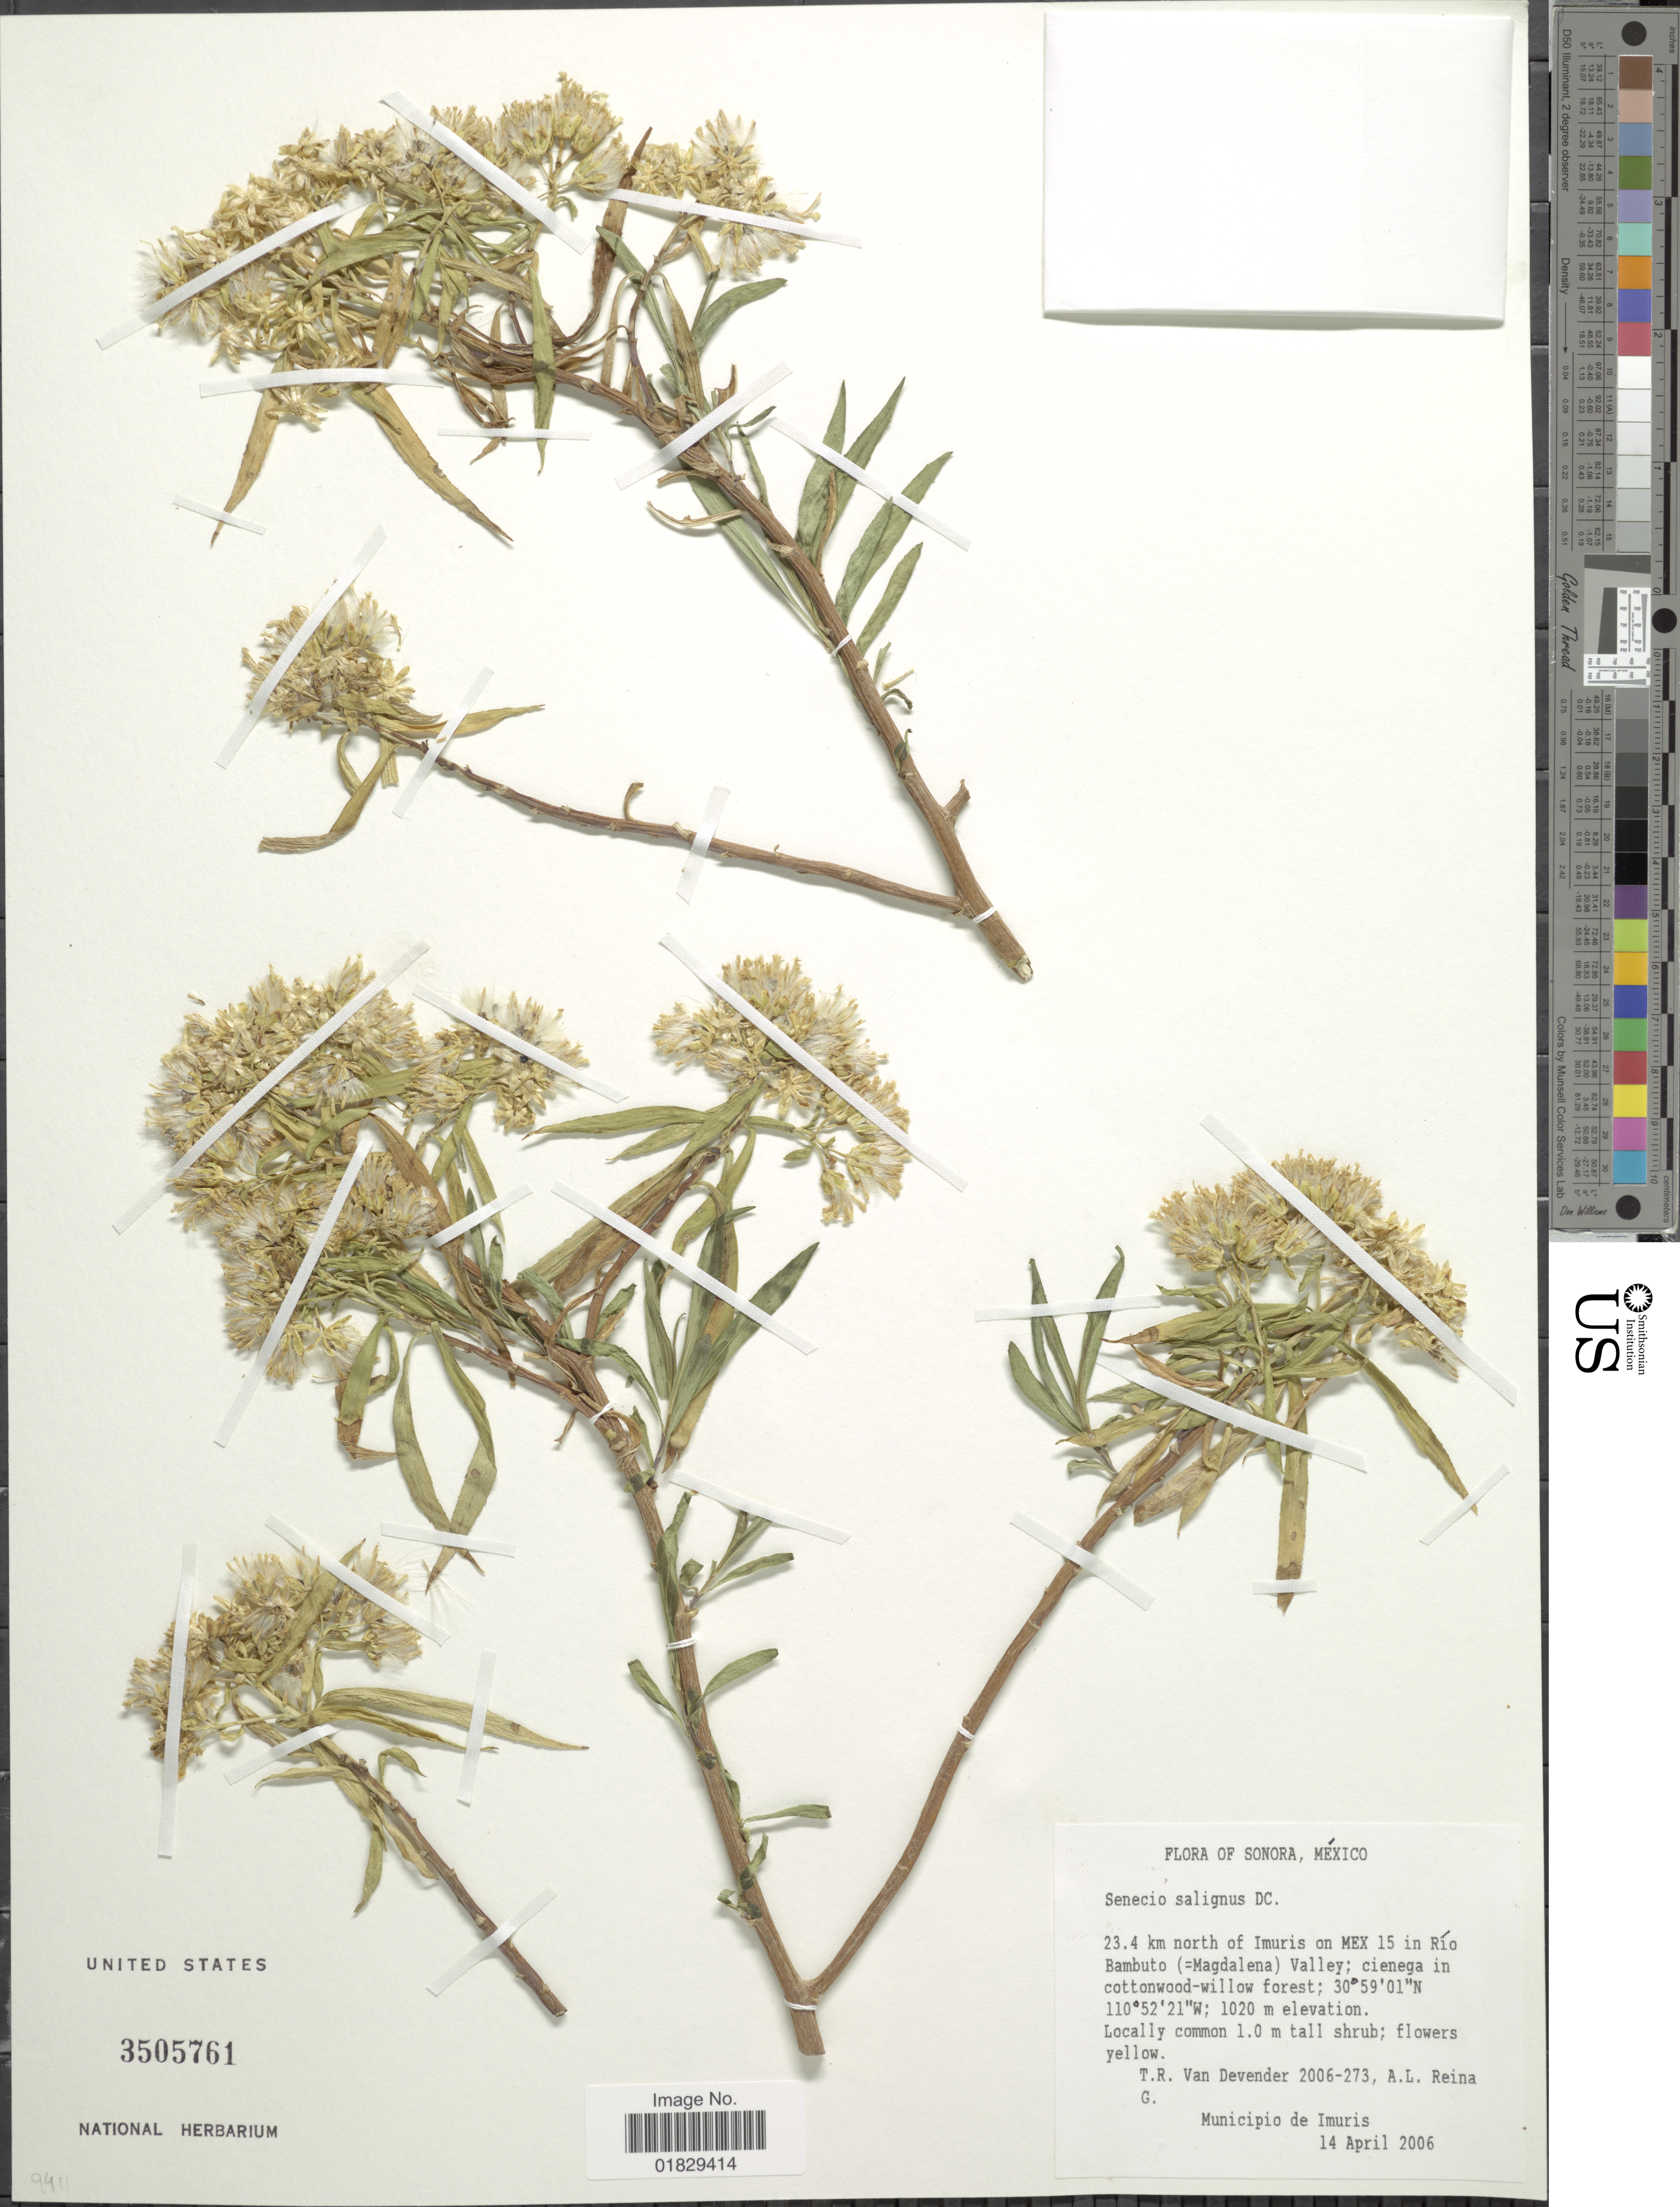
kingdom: Plantae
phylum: Tracheophyta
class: Magnoliopsida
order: Asterales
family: Asteraceae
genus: Barkleyanthus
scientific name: Barkleyanthus salicifolius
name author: (Kunth) H. Rob. & Brettell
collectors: T. R. Van Devender & A. L. Reina G.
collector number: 2006-273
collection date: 2006-04-14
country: Mexico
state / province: Sonora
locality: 23.4 km north of Imuris on Mex 15 in Río Bambuto (=Magdalena) Valley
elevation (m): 1020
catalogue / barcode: US 3505761